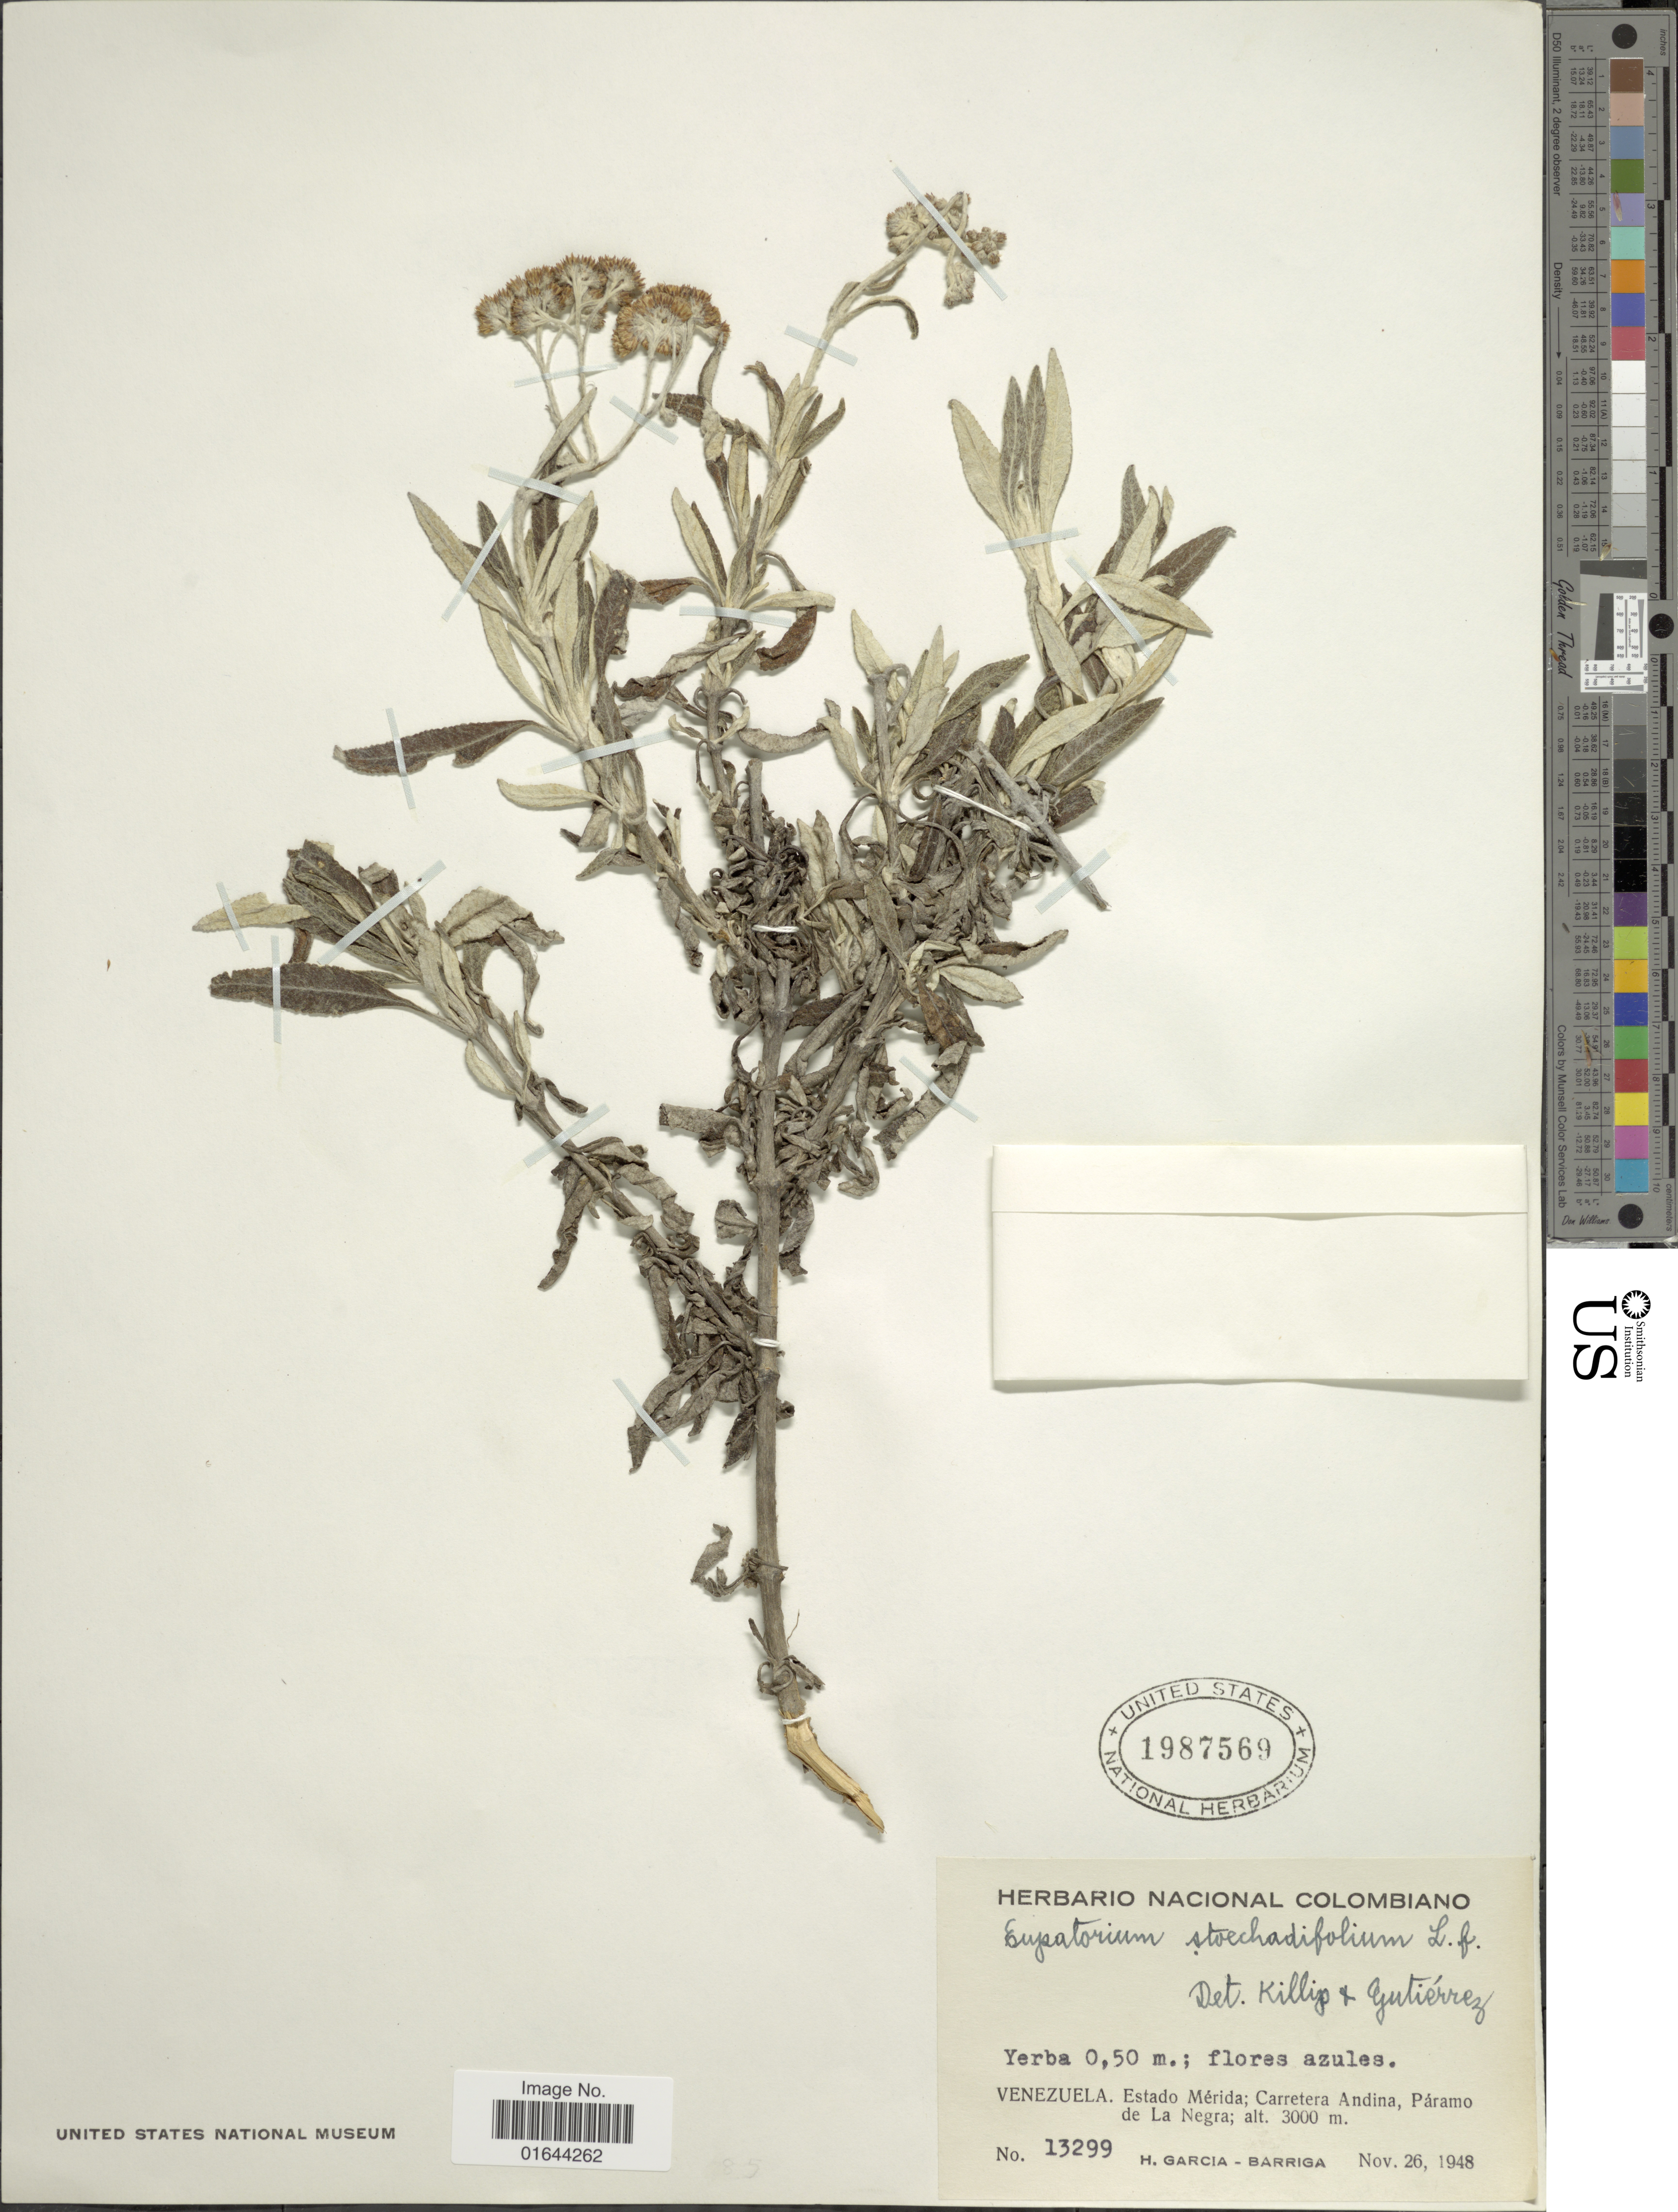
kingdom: Plantae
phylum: Tracheophyta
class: Magnoliopsida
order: Asterales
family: Asteraceae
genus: Lourteigia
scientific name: Lourteigia stoechadifolia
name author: (L. f.) R.M. King & H. Rob.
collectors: H. García Barriga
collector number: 13299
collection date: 1948-11-26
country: Venezuela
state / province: Mérida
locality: Venezuela. Estado Merida; Carretera Andina, Paramo de La Negra.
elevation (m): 3000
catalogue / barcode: US 1987569